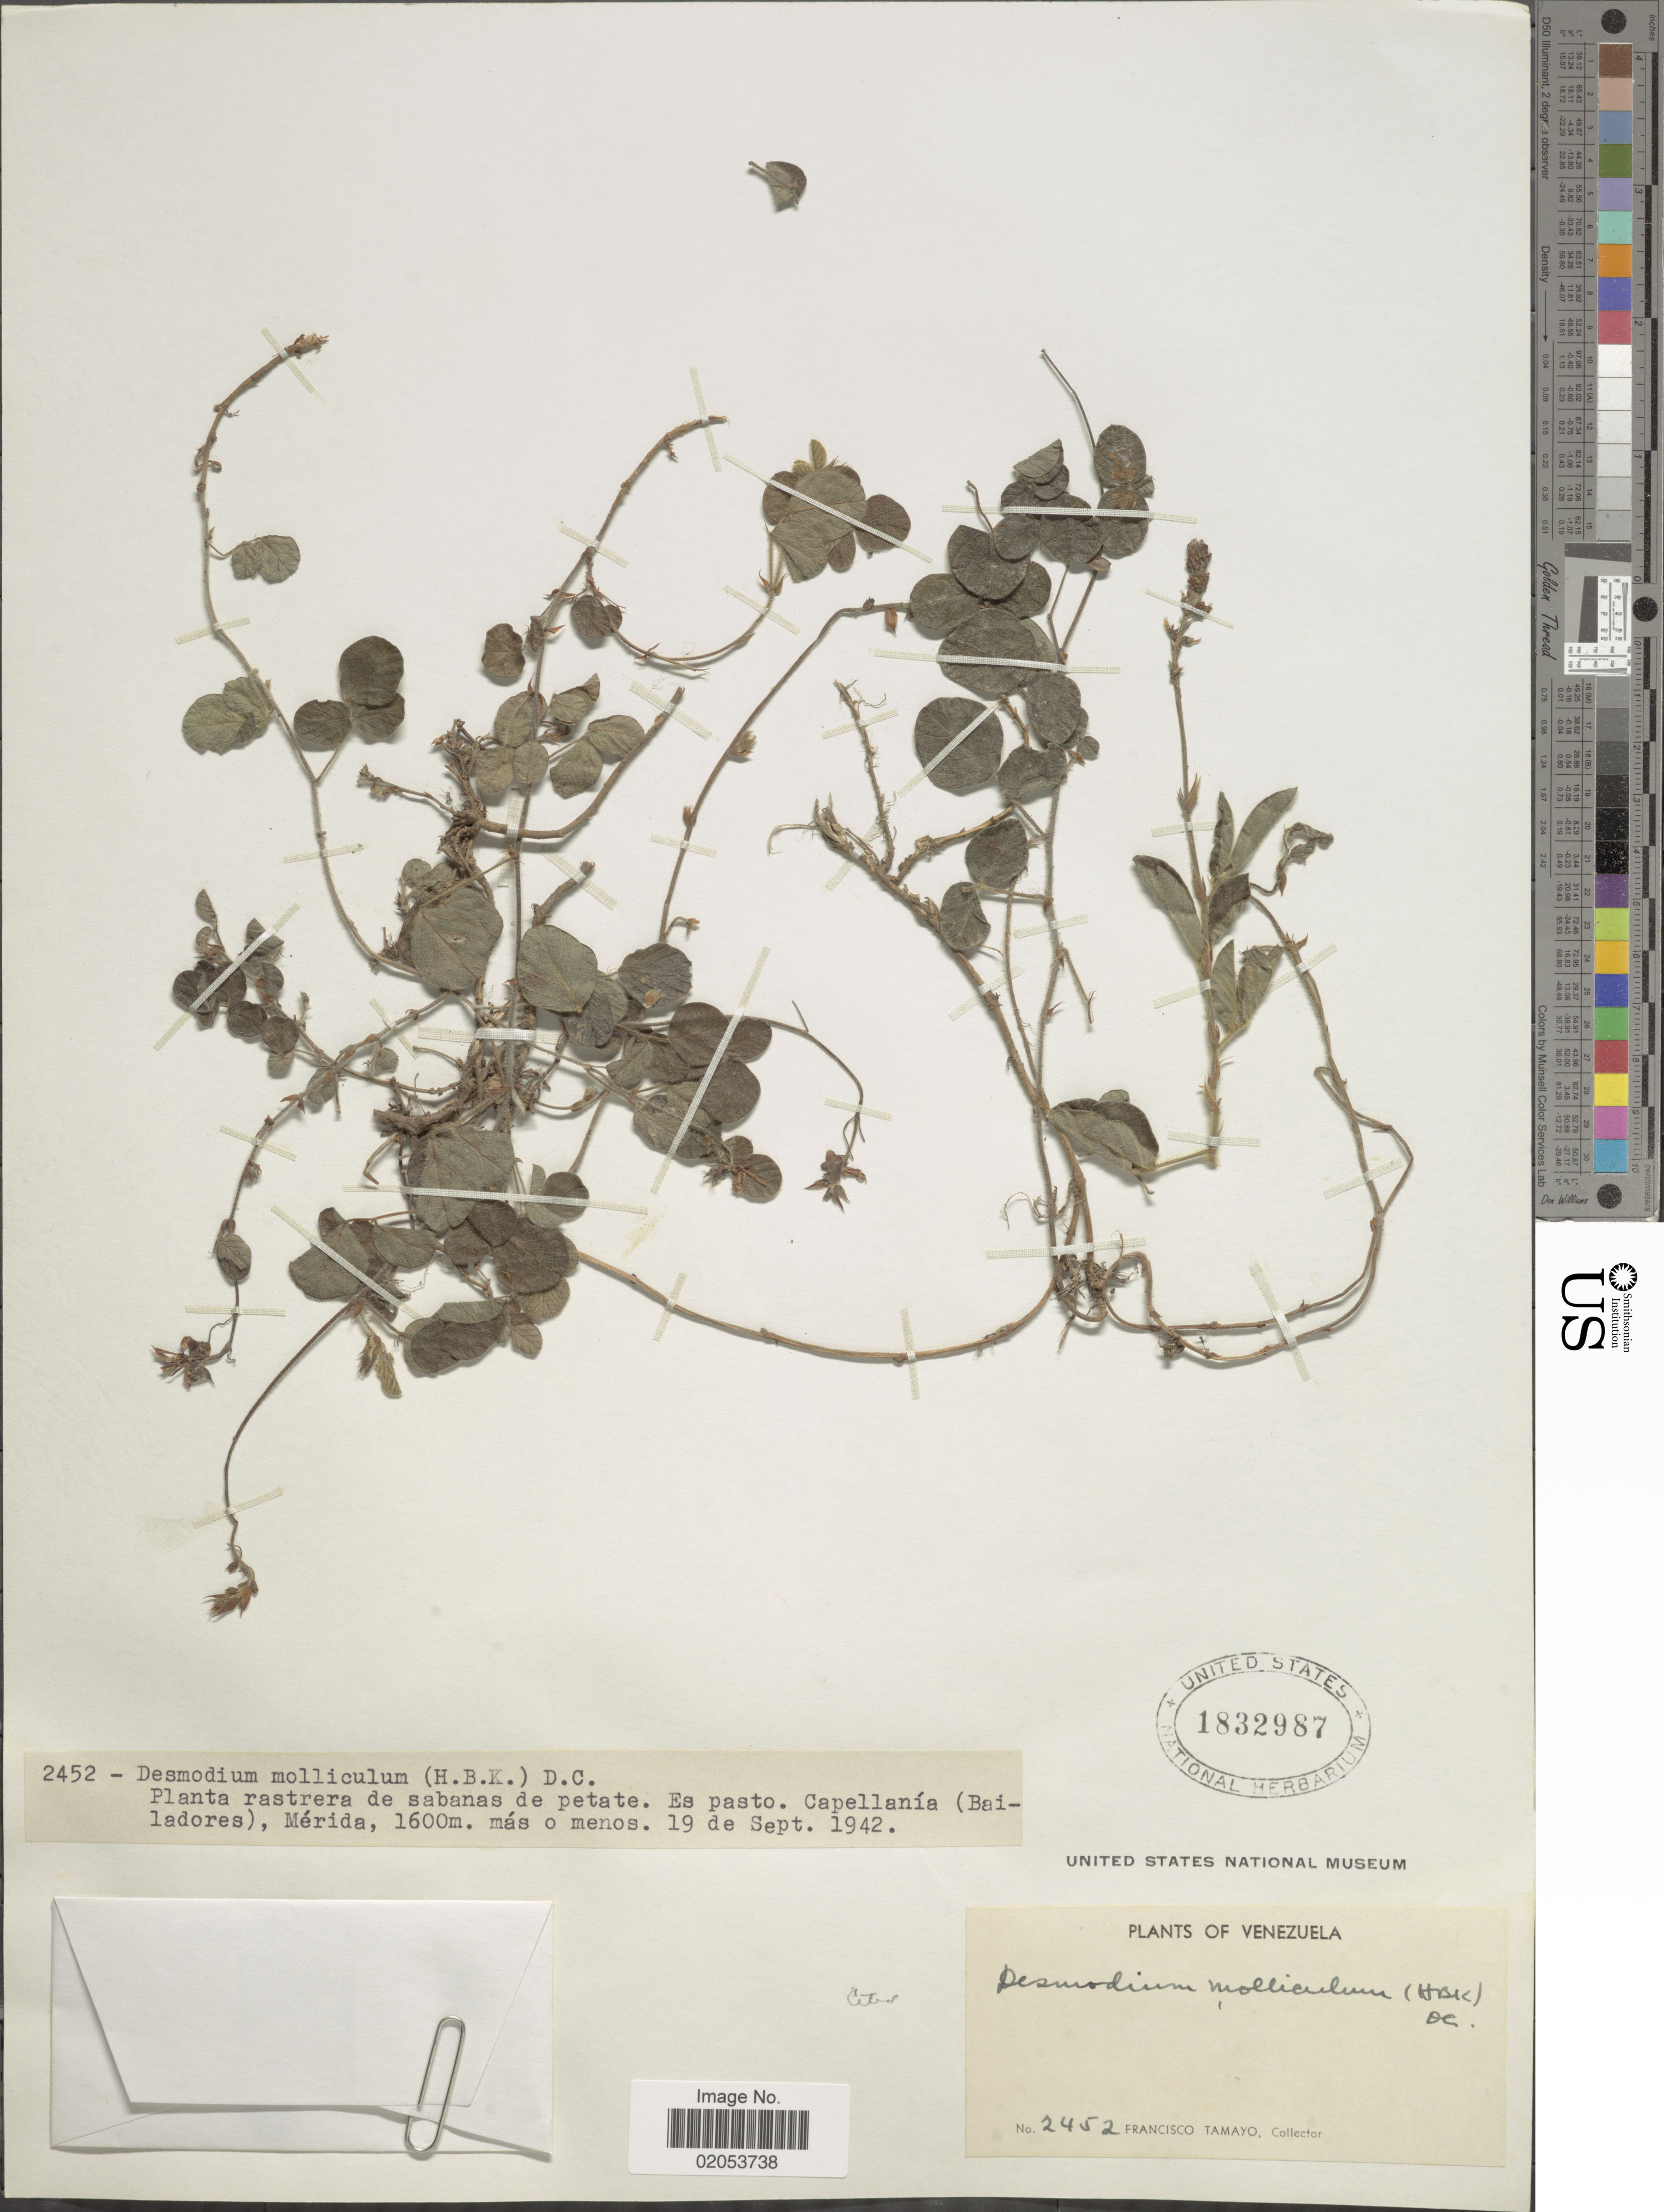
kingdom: Plantae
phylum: Tracheophyta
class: Magnoliopsida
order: Fabales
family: Fabaceae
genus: Desmodium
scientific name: Desmodium molliculum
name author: (Kunth) DC.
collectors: F. Tamayo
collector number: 2452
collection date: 1942-09-19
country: Venezuela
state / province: Mérida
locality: Es pasto, Capellania (Bailaderos)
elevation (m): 1600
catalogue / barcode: US 1832987